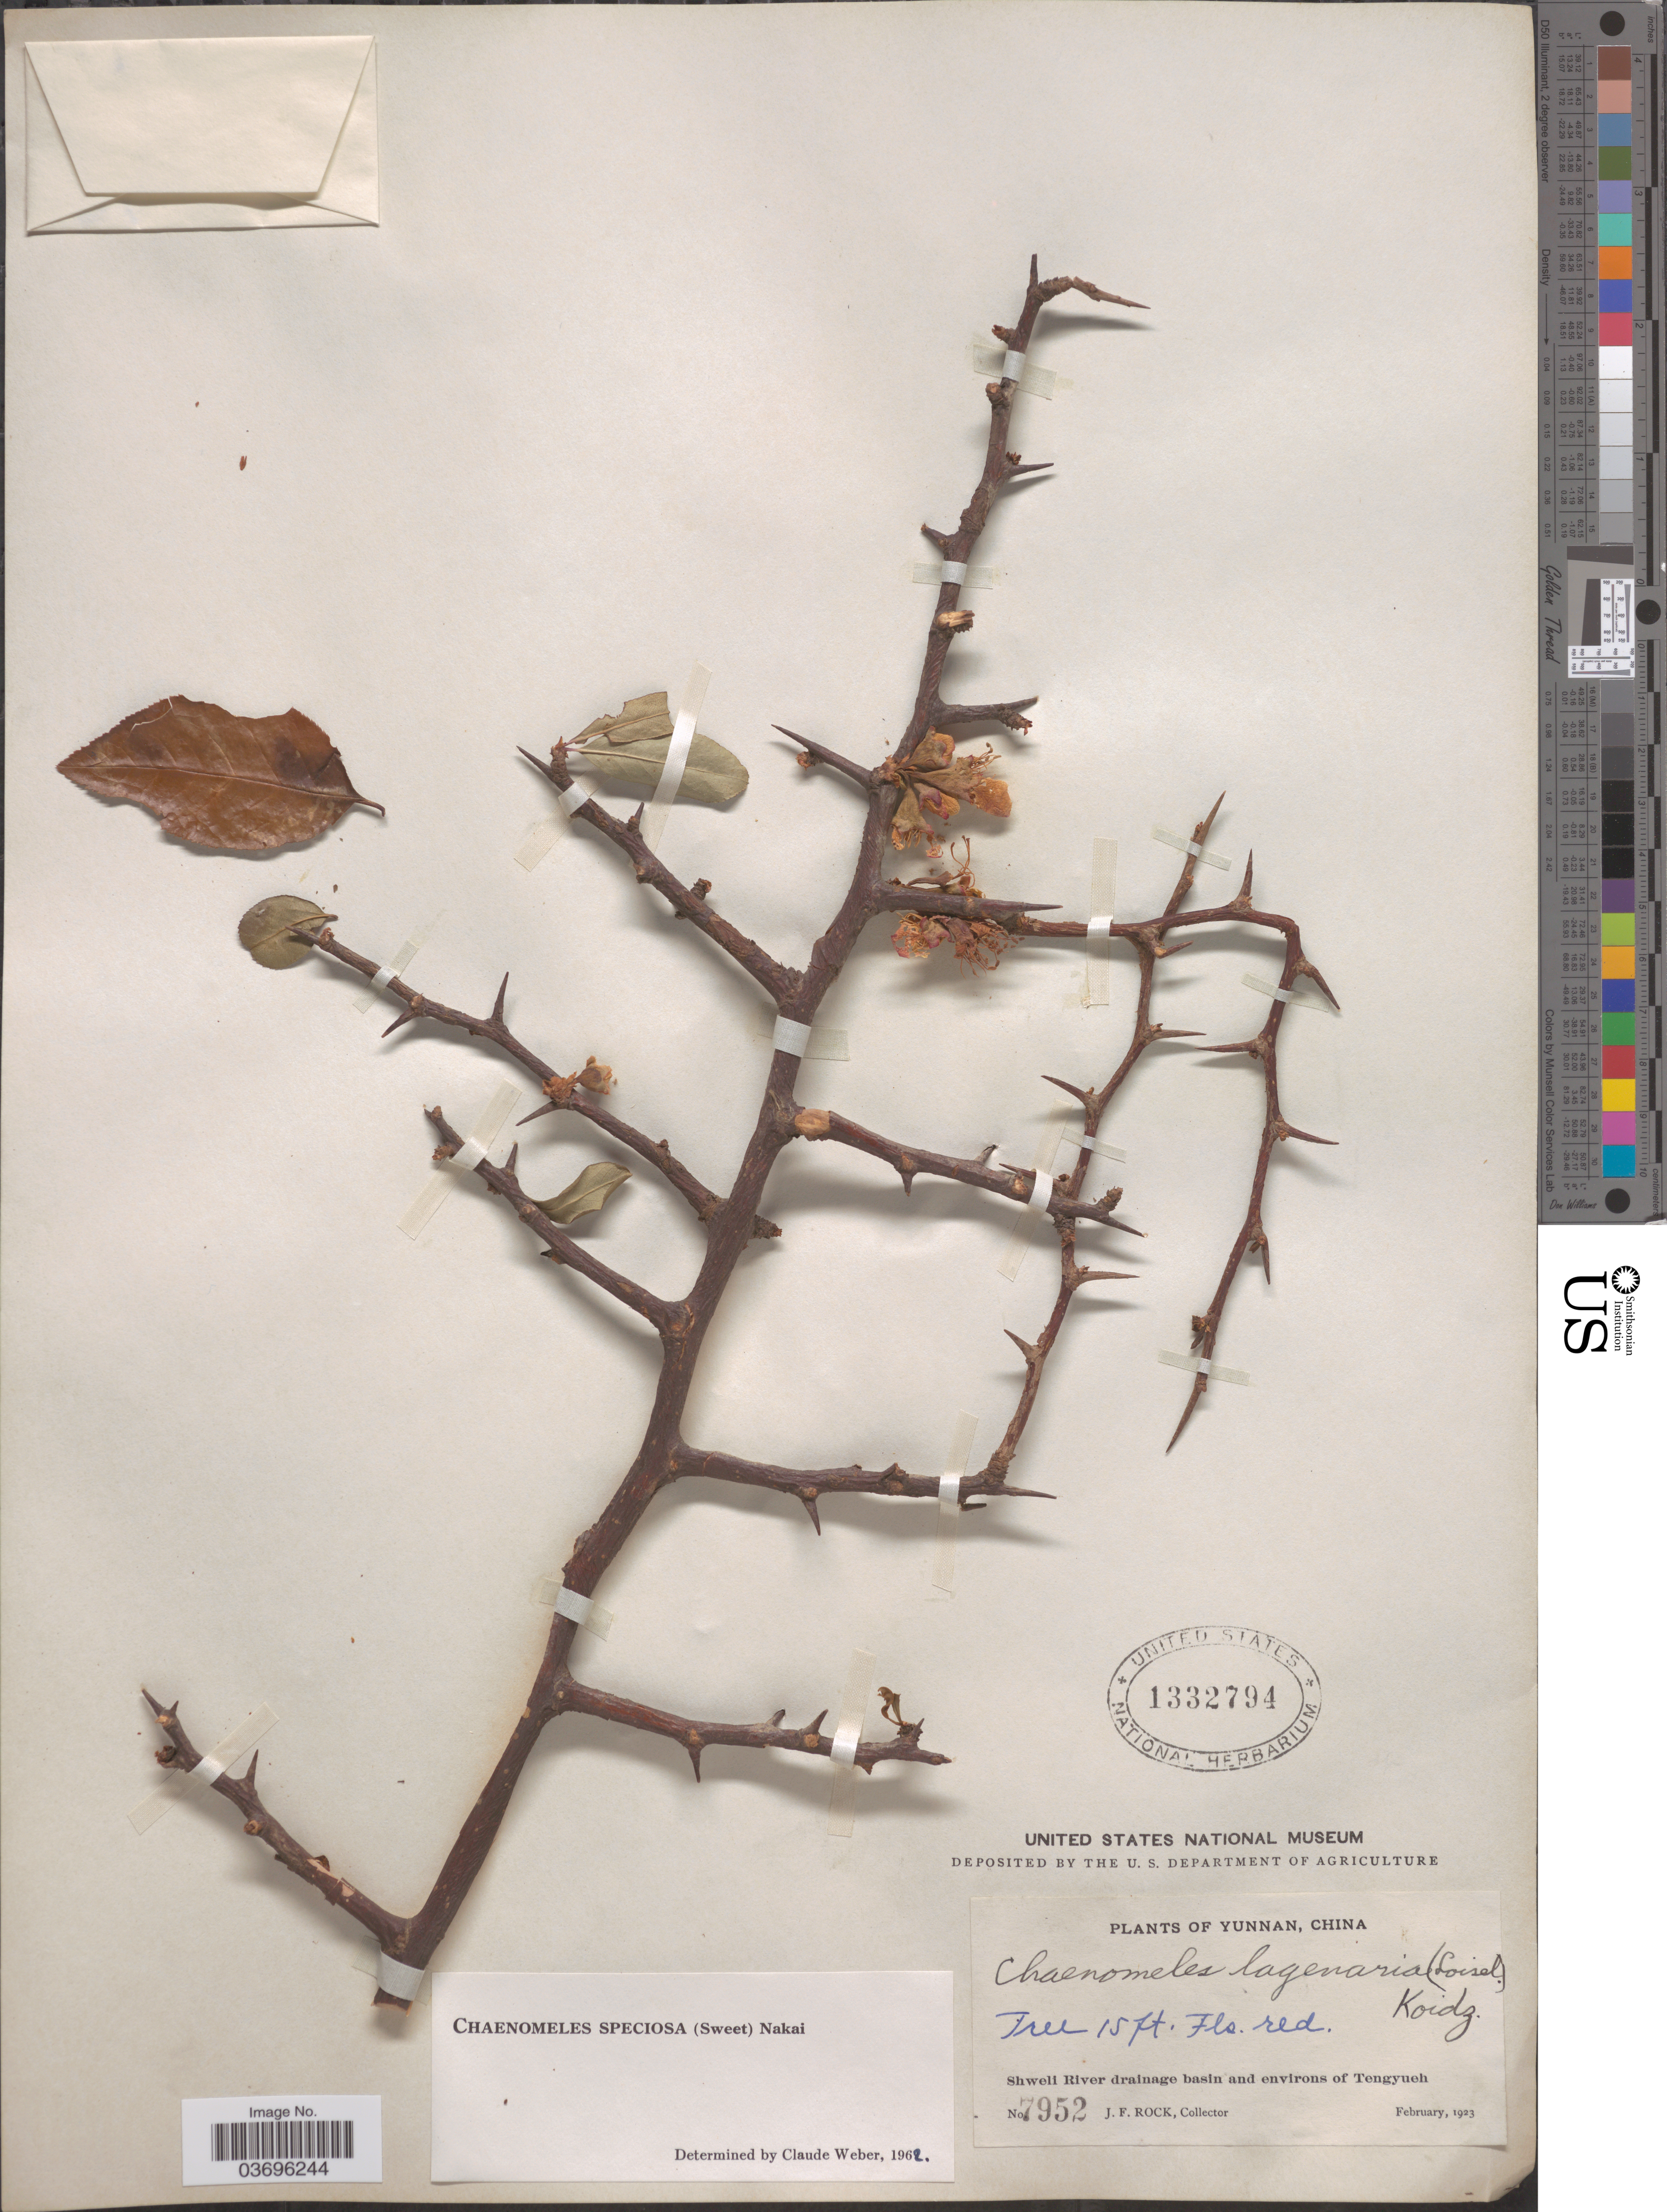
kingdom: Plantae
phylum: Tracheophyta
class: Magnoliopsida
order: Rosales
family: Rosaceae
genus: Chaenomeles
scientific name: Chaenomeles speciosa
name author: (Sweet) Nakai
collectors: J. Rock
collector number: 7952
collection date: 1923-02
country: China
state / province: Yunnan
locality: Shweli River drainage basin and environs of Tengyueh.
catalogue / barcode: US 1332794